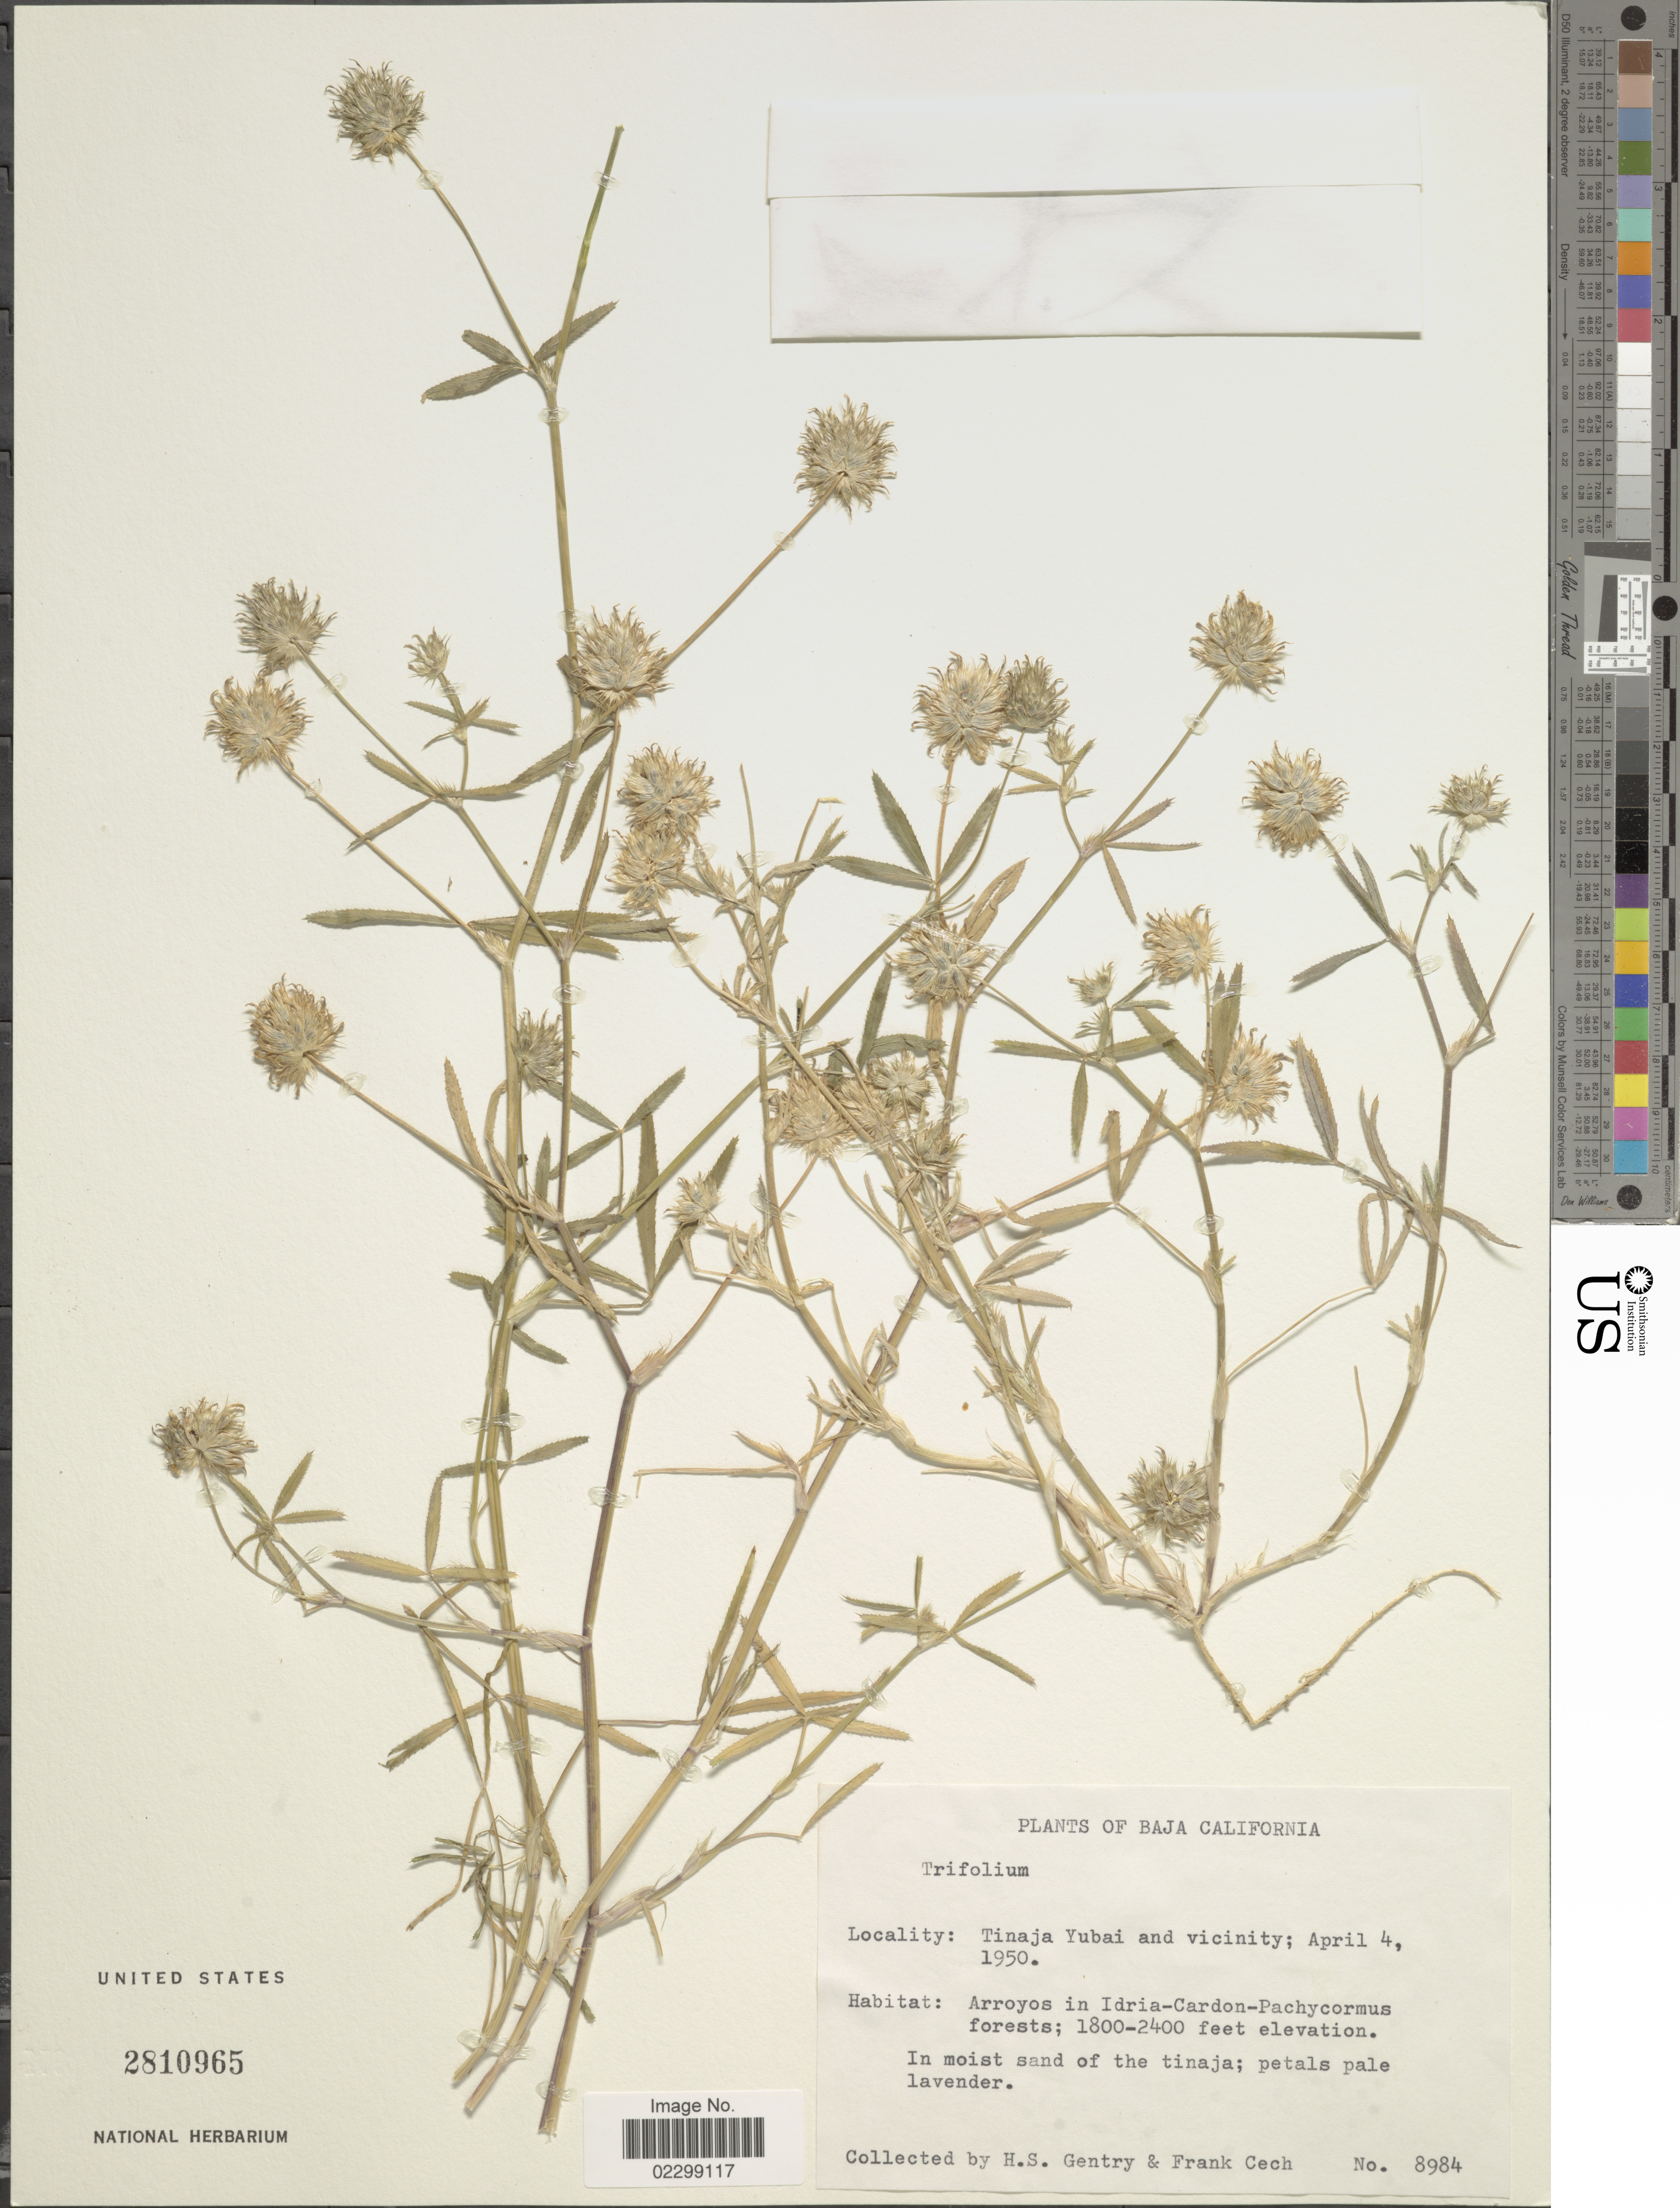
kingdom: Plantae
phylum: Tracheophyta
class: Magnoliopsida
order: Fabales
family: Fabaceae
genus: Trifolium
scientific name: Trifolium sp.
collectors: H. S. Gentry & F. Cech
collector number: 8984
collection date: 1950-04-04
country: Mexico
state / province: Baja California Norte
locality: Tinaja Yubai and vicinity, Arroyos in Idria-Cardon Pachycormyus forests, in moist sand of the tinaja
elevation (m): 549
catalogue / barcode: US 2810965